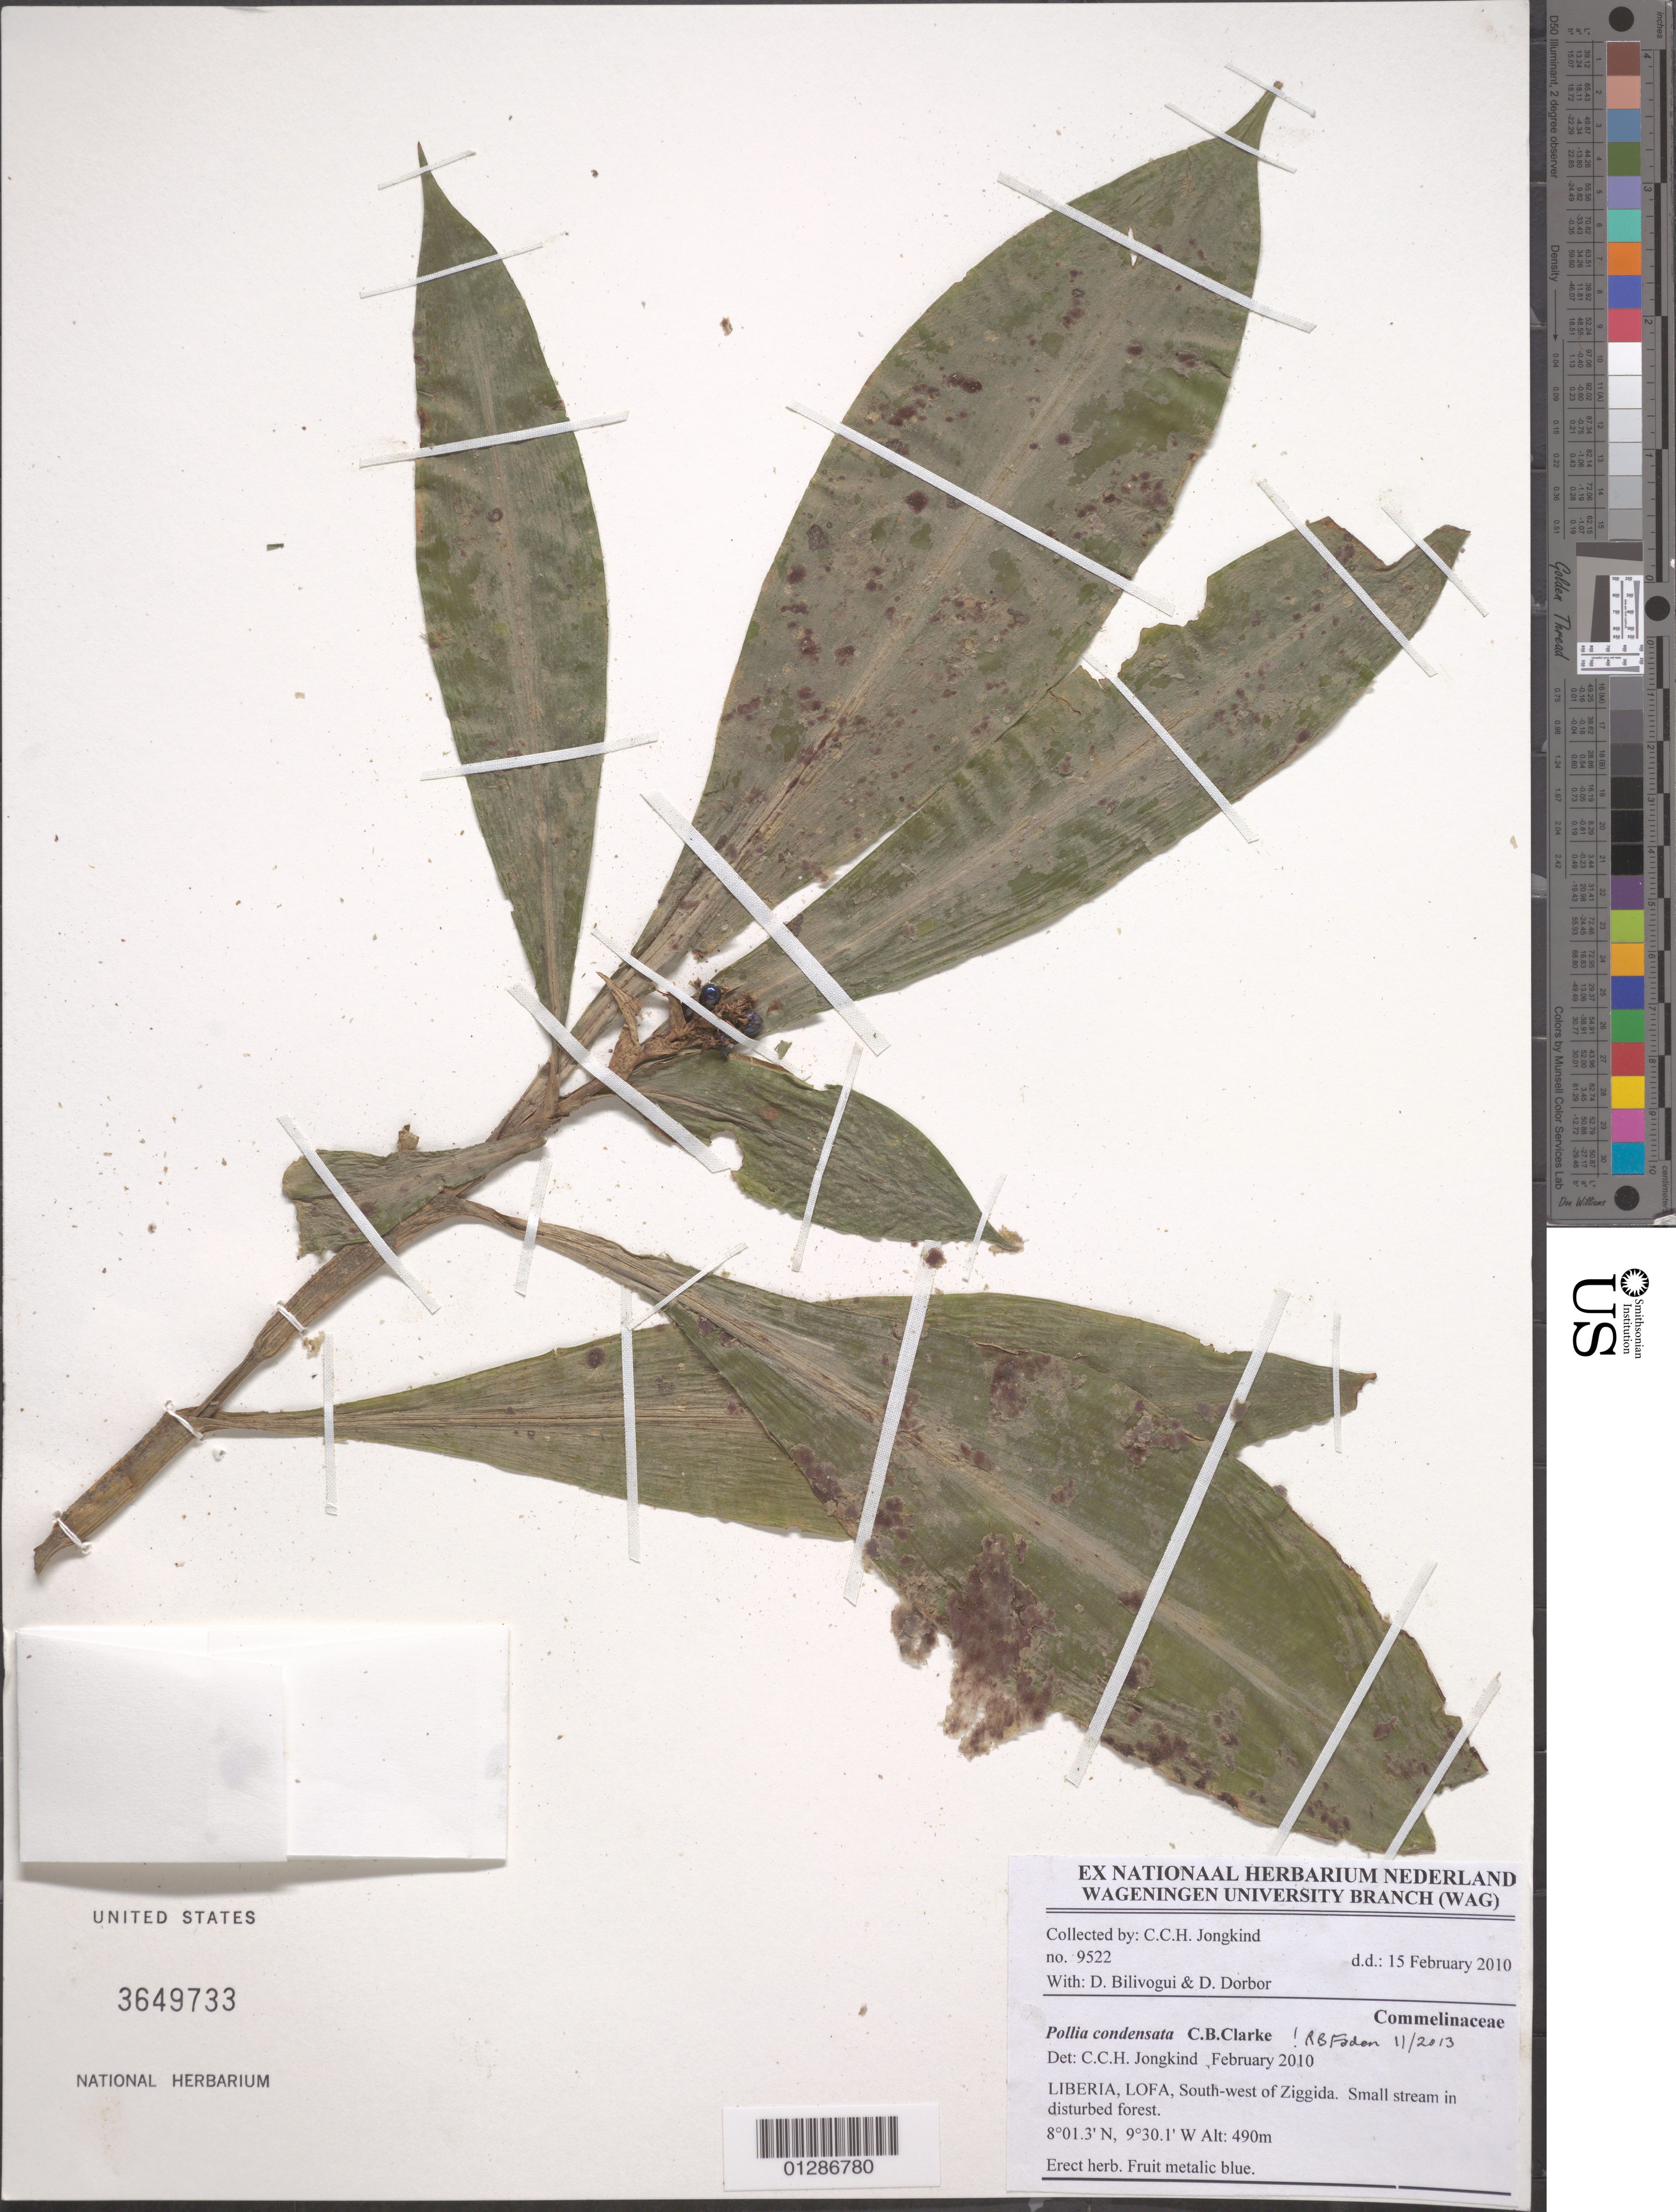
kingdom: Plantae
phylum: Tracheophyta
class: Liliopsida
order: Commelinales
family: Commelinaceae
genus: Pollia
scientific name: Pollia condensata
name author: C.B. Clarke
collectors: C. C. Jongkind, D. Bilivogui & D. Dorbor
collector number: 9522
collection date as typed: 15 Feb 2010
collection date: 2010-02-15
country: Liberia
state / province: Lofa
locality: SW of Ziggida.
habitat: Erect herb.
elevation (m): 490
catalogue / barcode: US 3649733